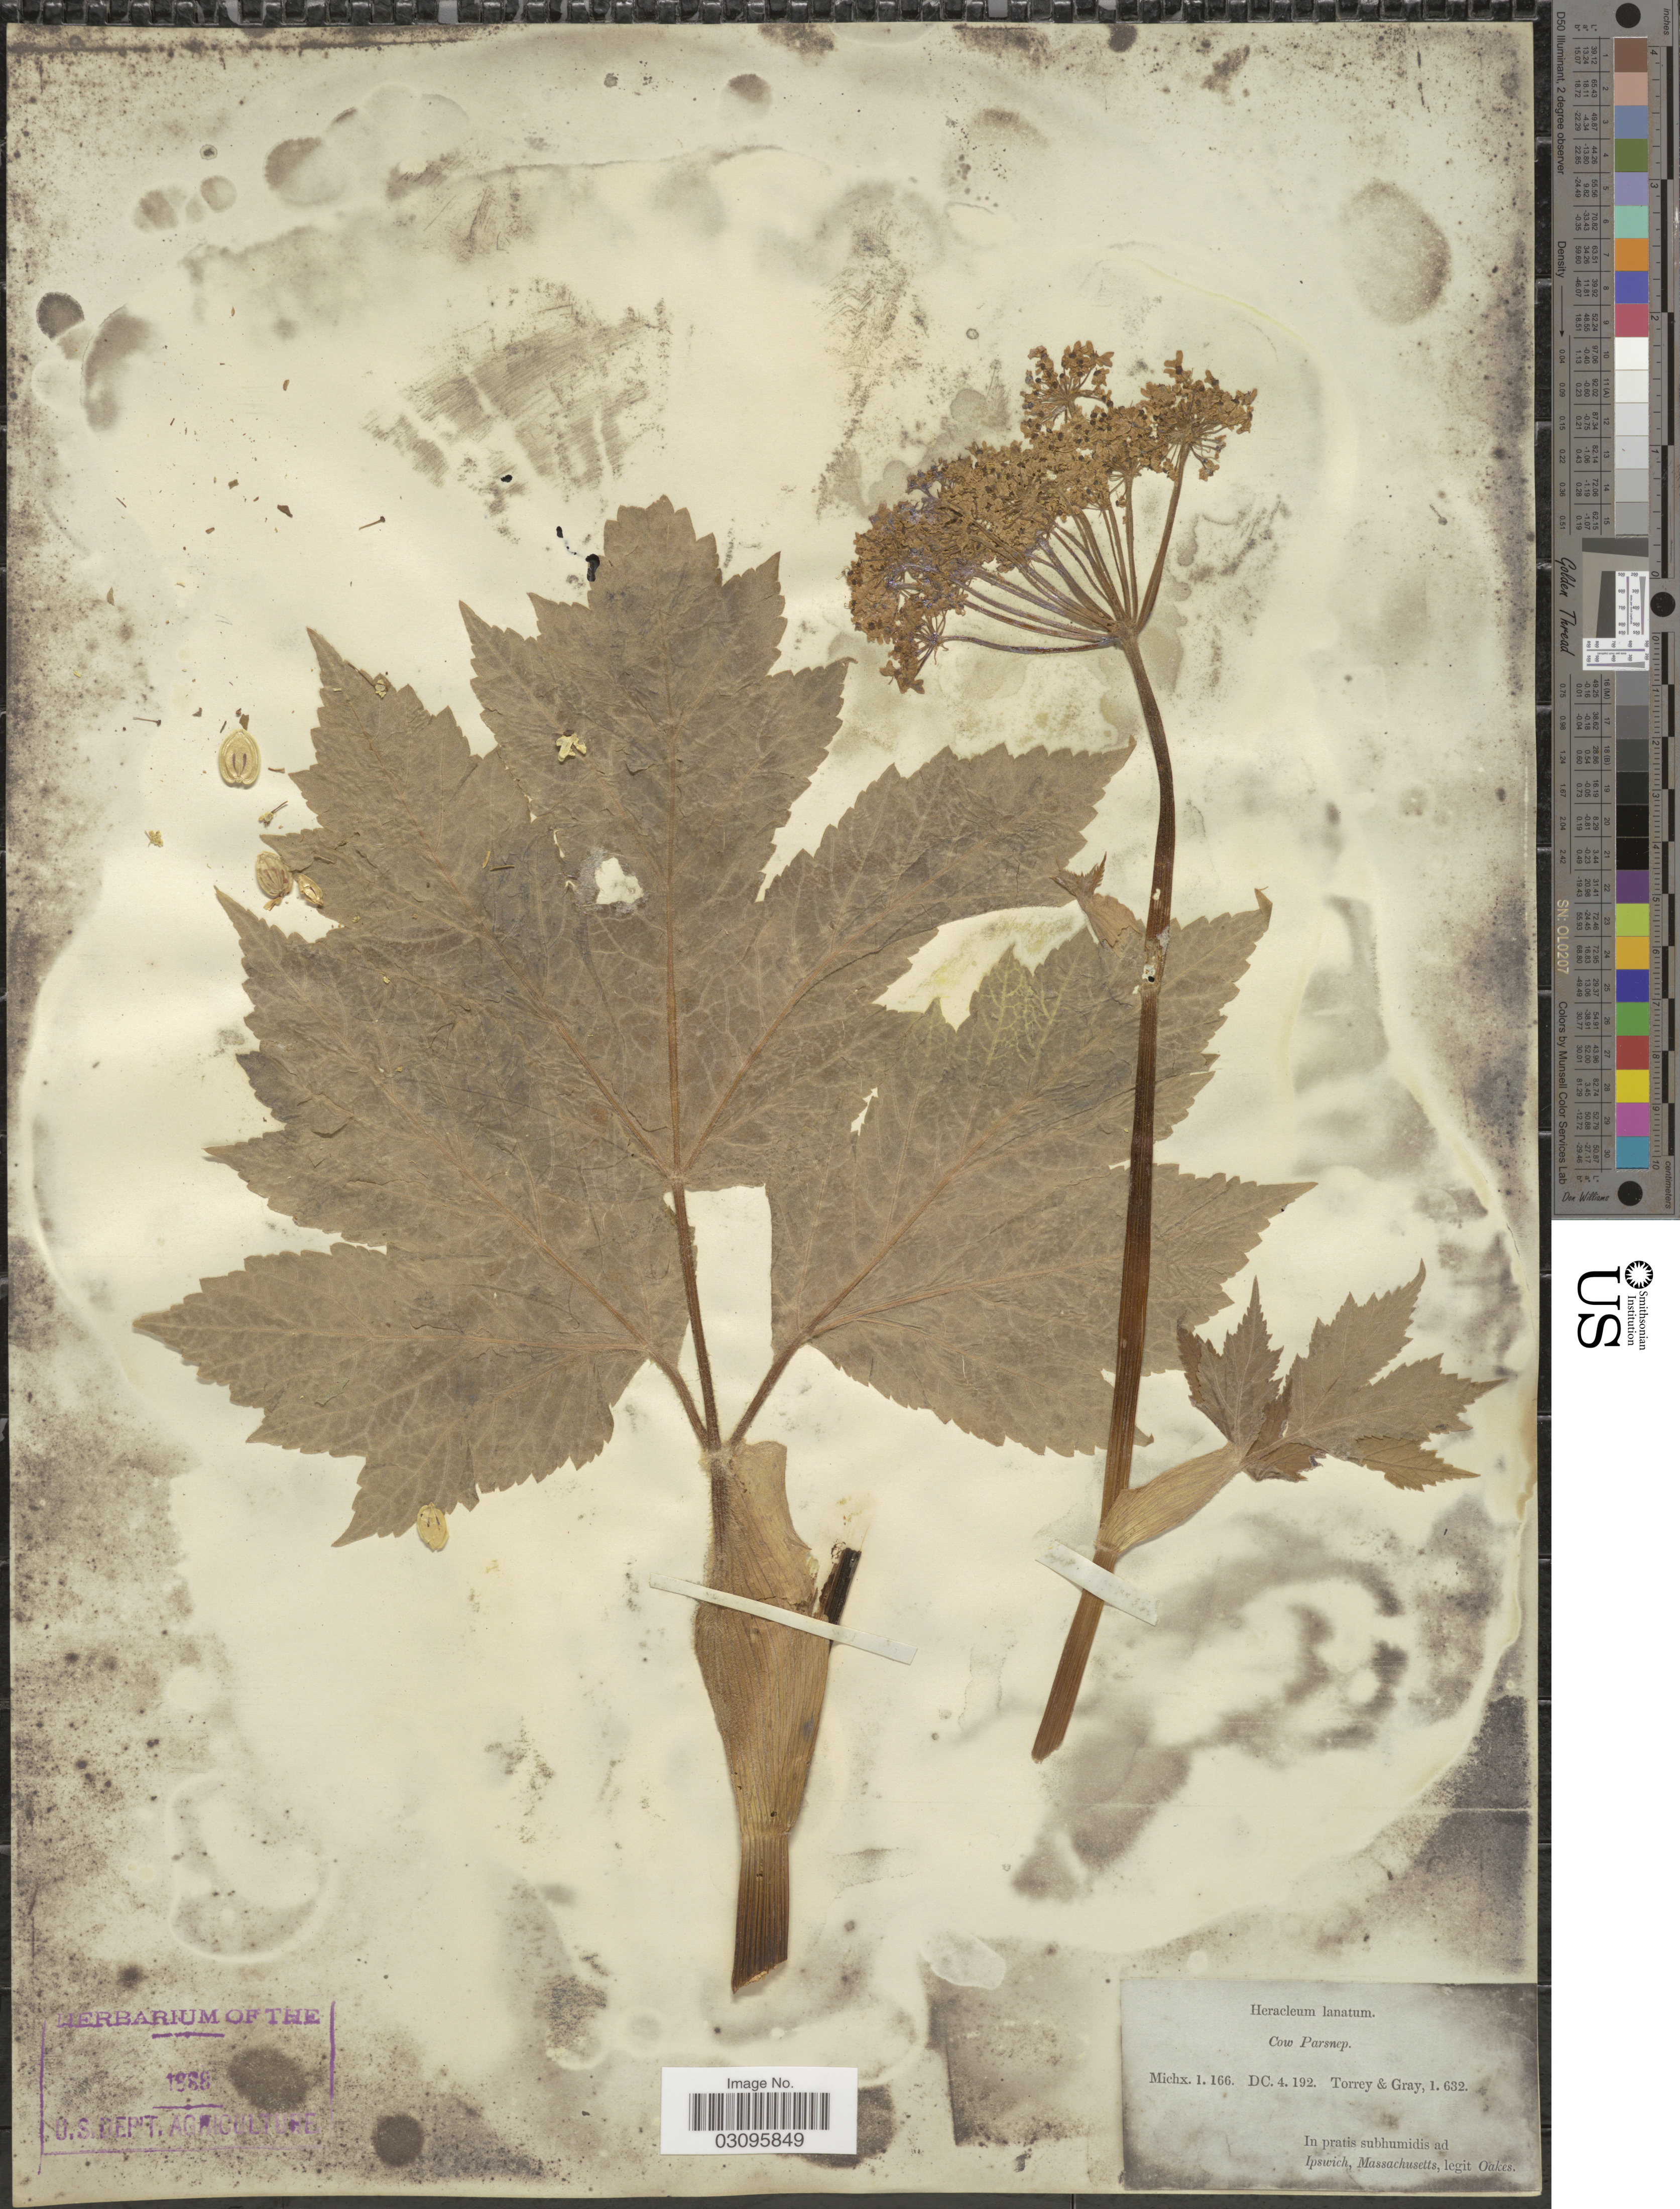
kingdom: Plantae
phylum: Tracheophyta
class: Magnoliopsida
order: Apiales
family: Apiaceae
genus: Heracleum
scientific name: Heracleum lanatum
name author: Michx.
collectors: -. Oakes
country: United States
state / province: Massachusetts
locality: Ipswich.